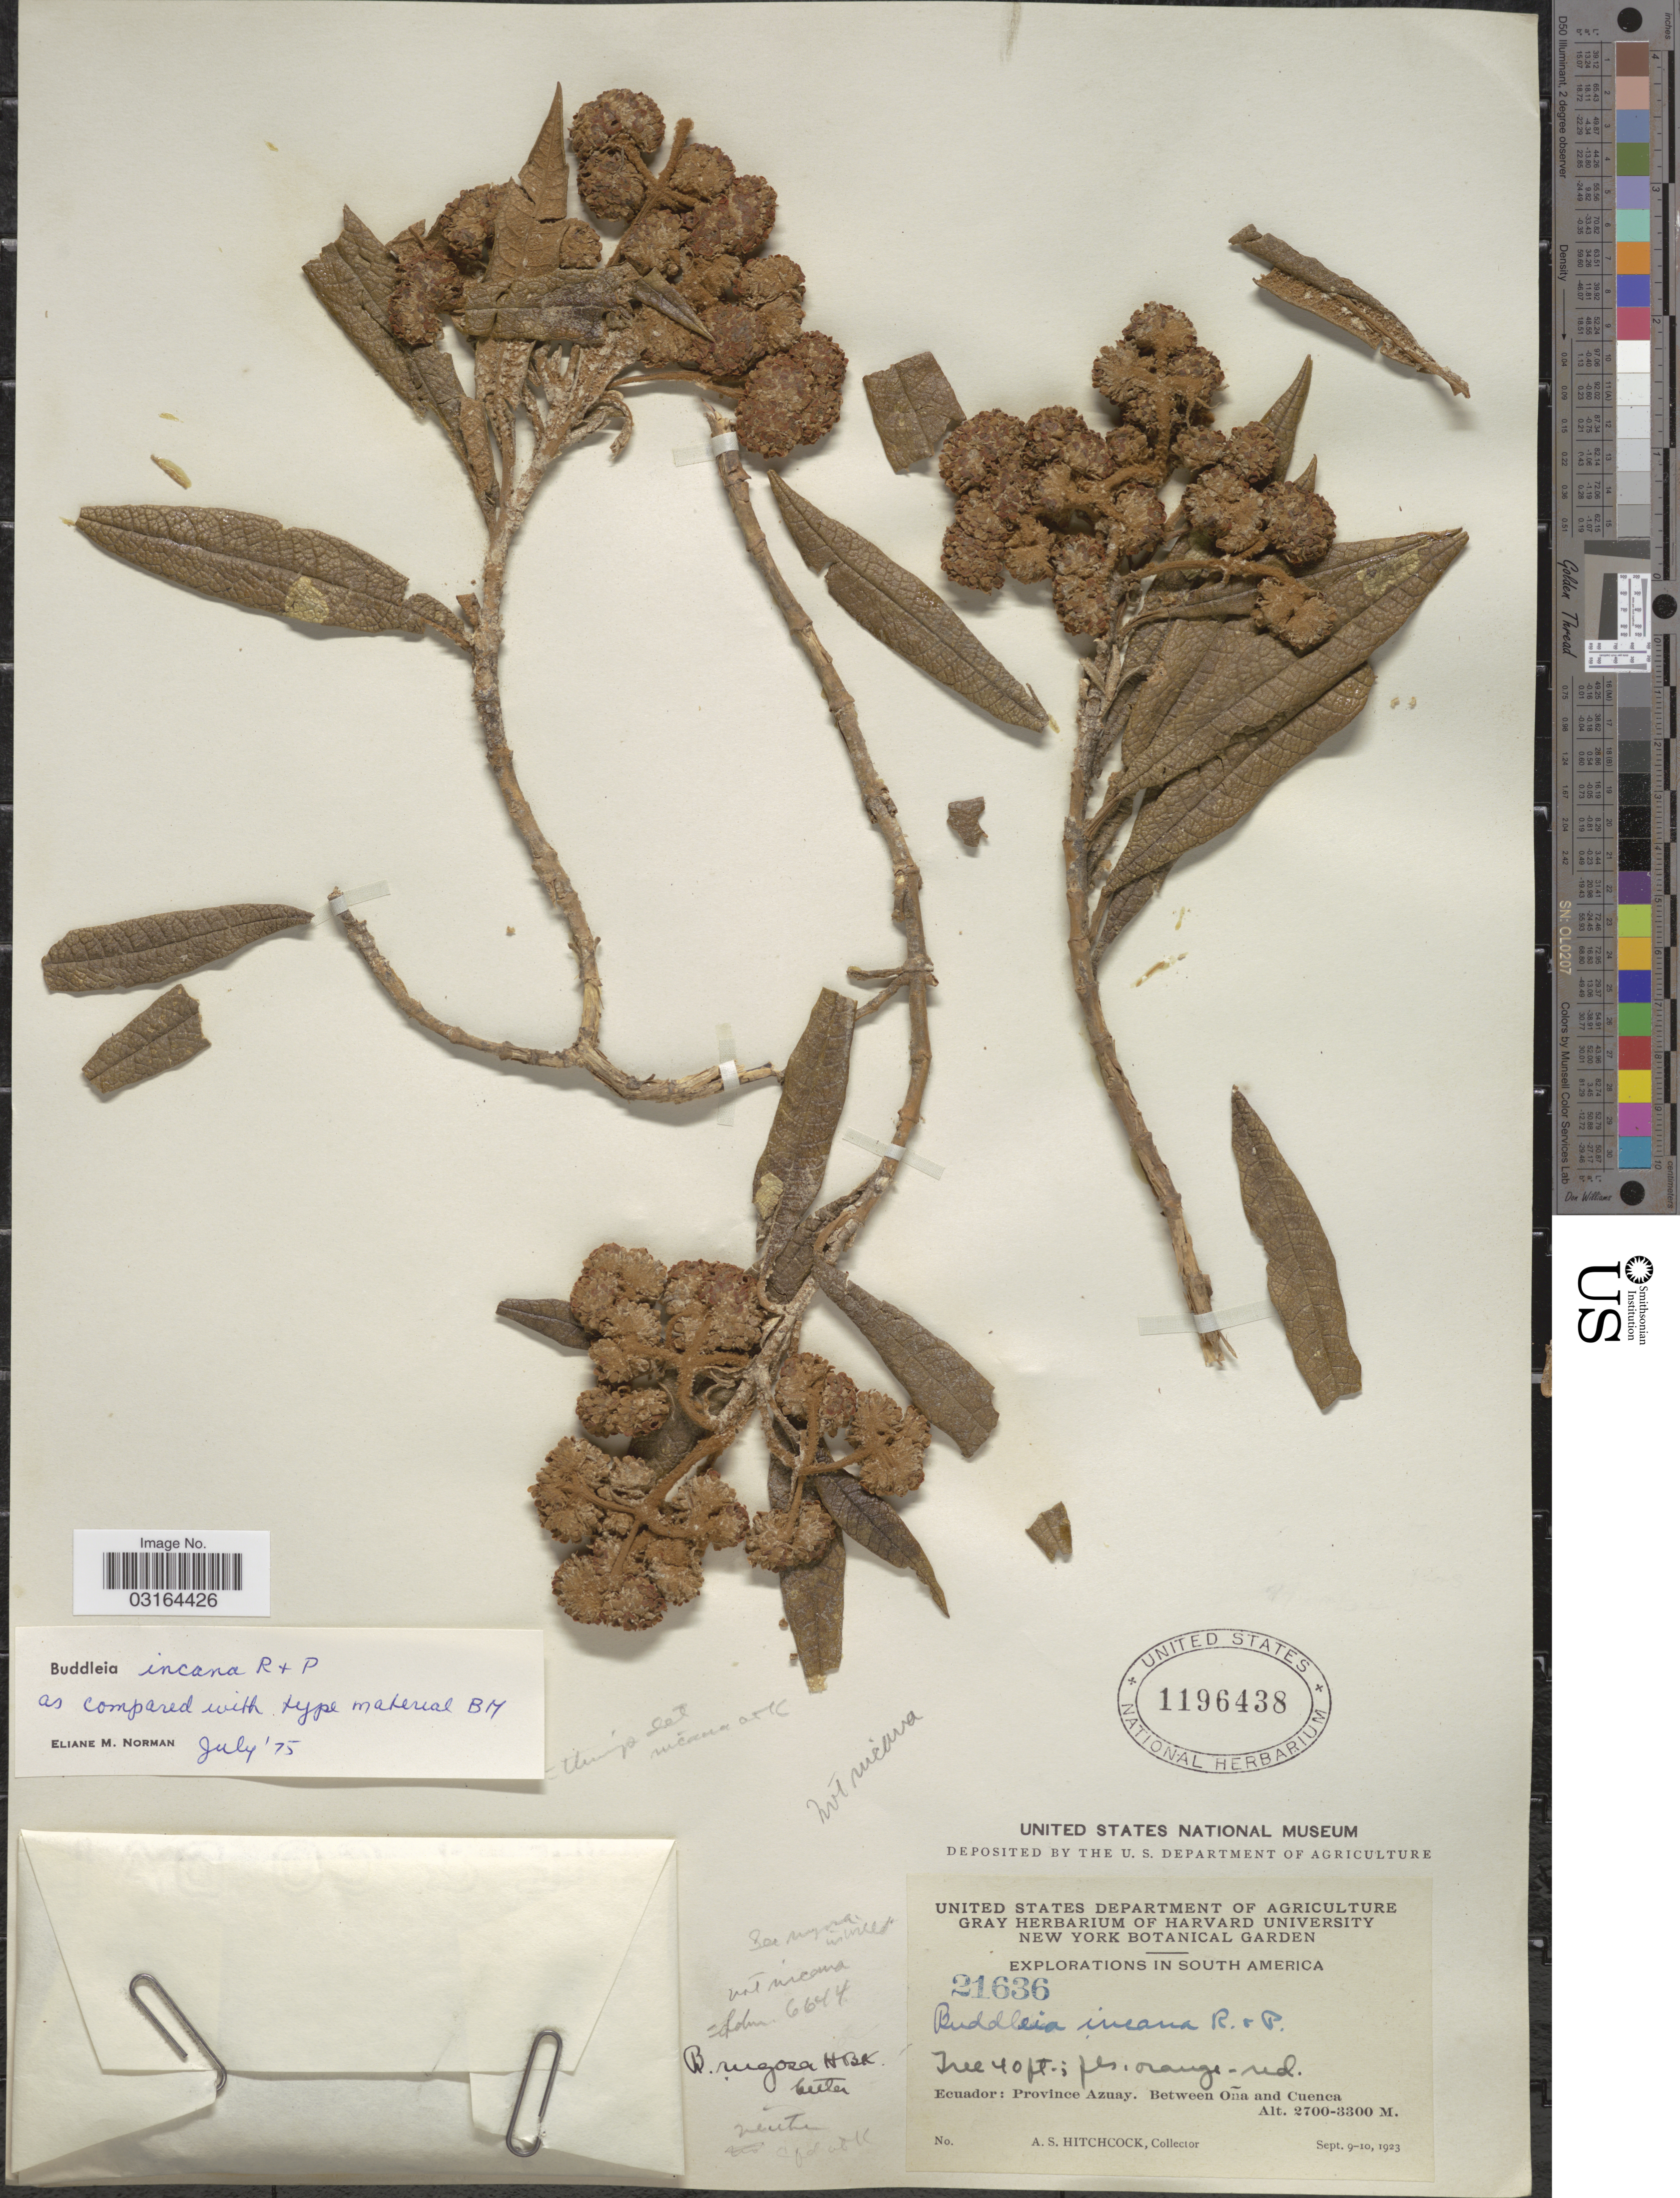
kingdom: Plantae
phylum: Tracheophyta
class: Magnoliopsida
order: Lamiales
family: Scrophulariaceae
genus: Buddleja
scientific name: Buddleja incana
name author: Ruiz & Pav.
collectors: A. S. Hitchcock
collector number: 21636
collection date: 1923-09-09/1923-09-10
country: Ecuador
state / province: Azuay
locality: Province Azuay. Between Oña and Cuenca.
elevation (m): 2700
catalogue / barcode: US 1196438